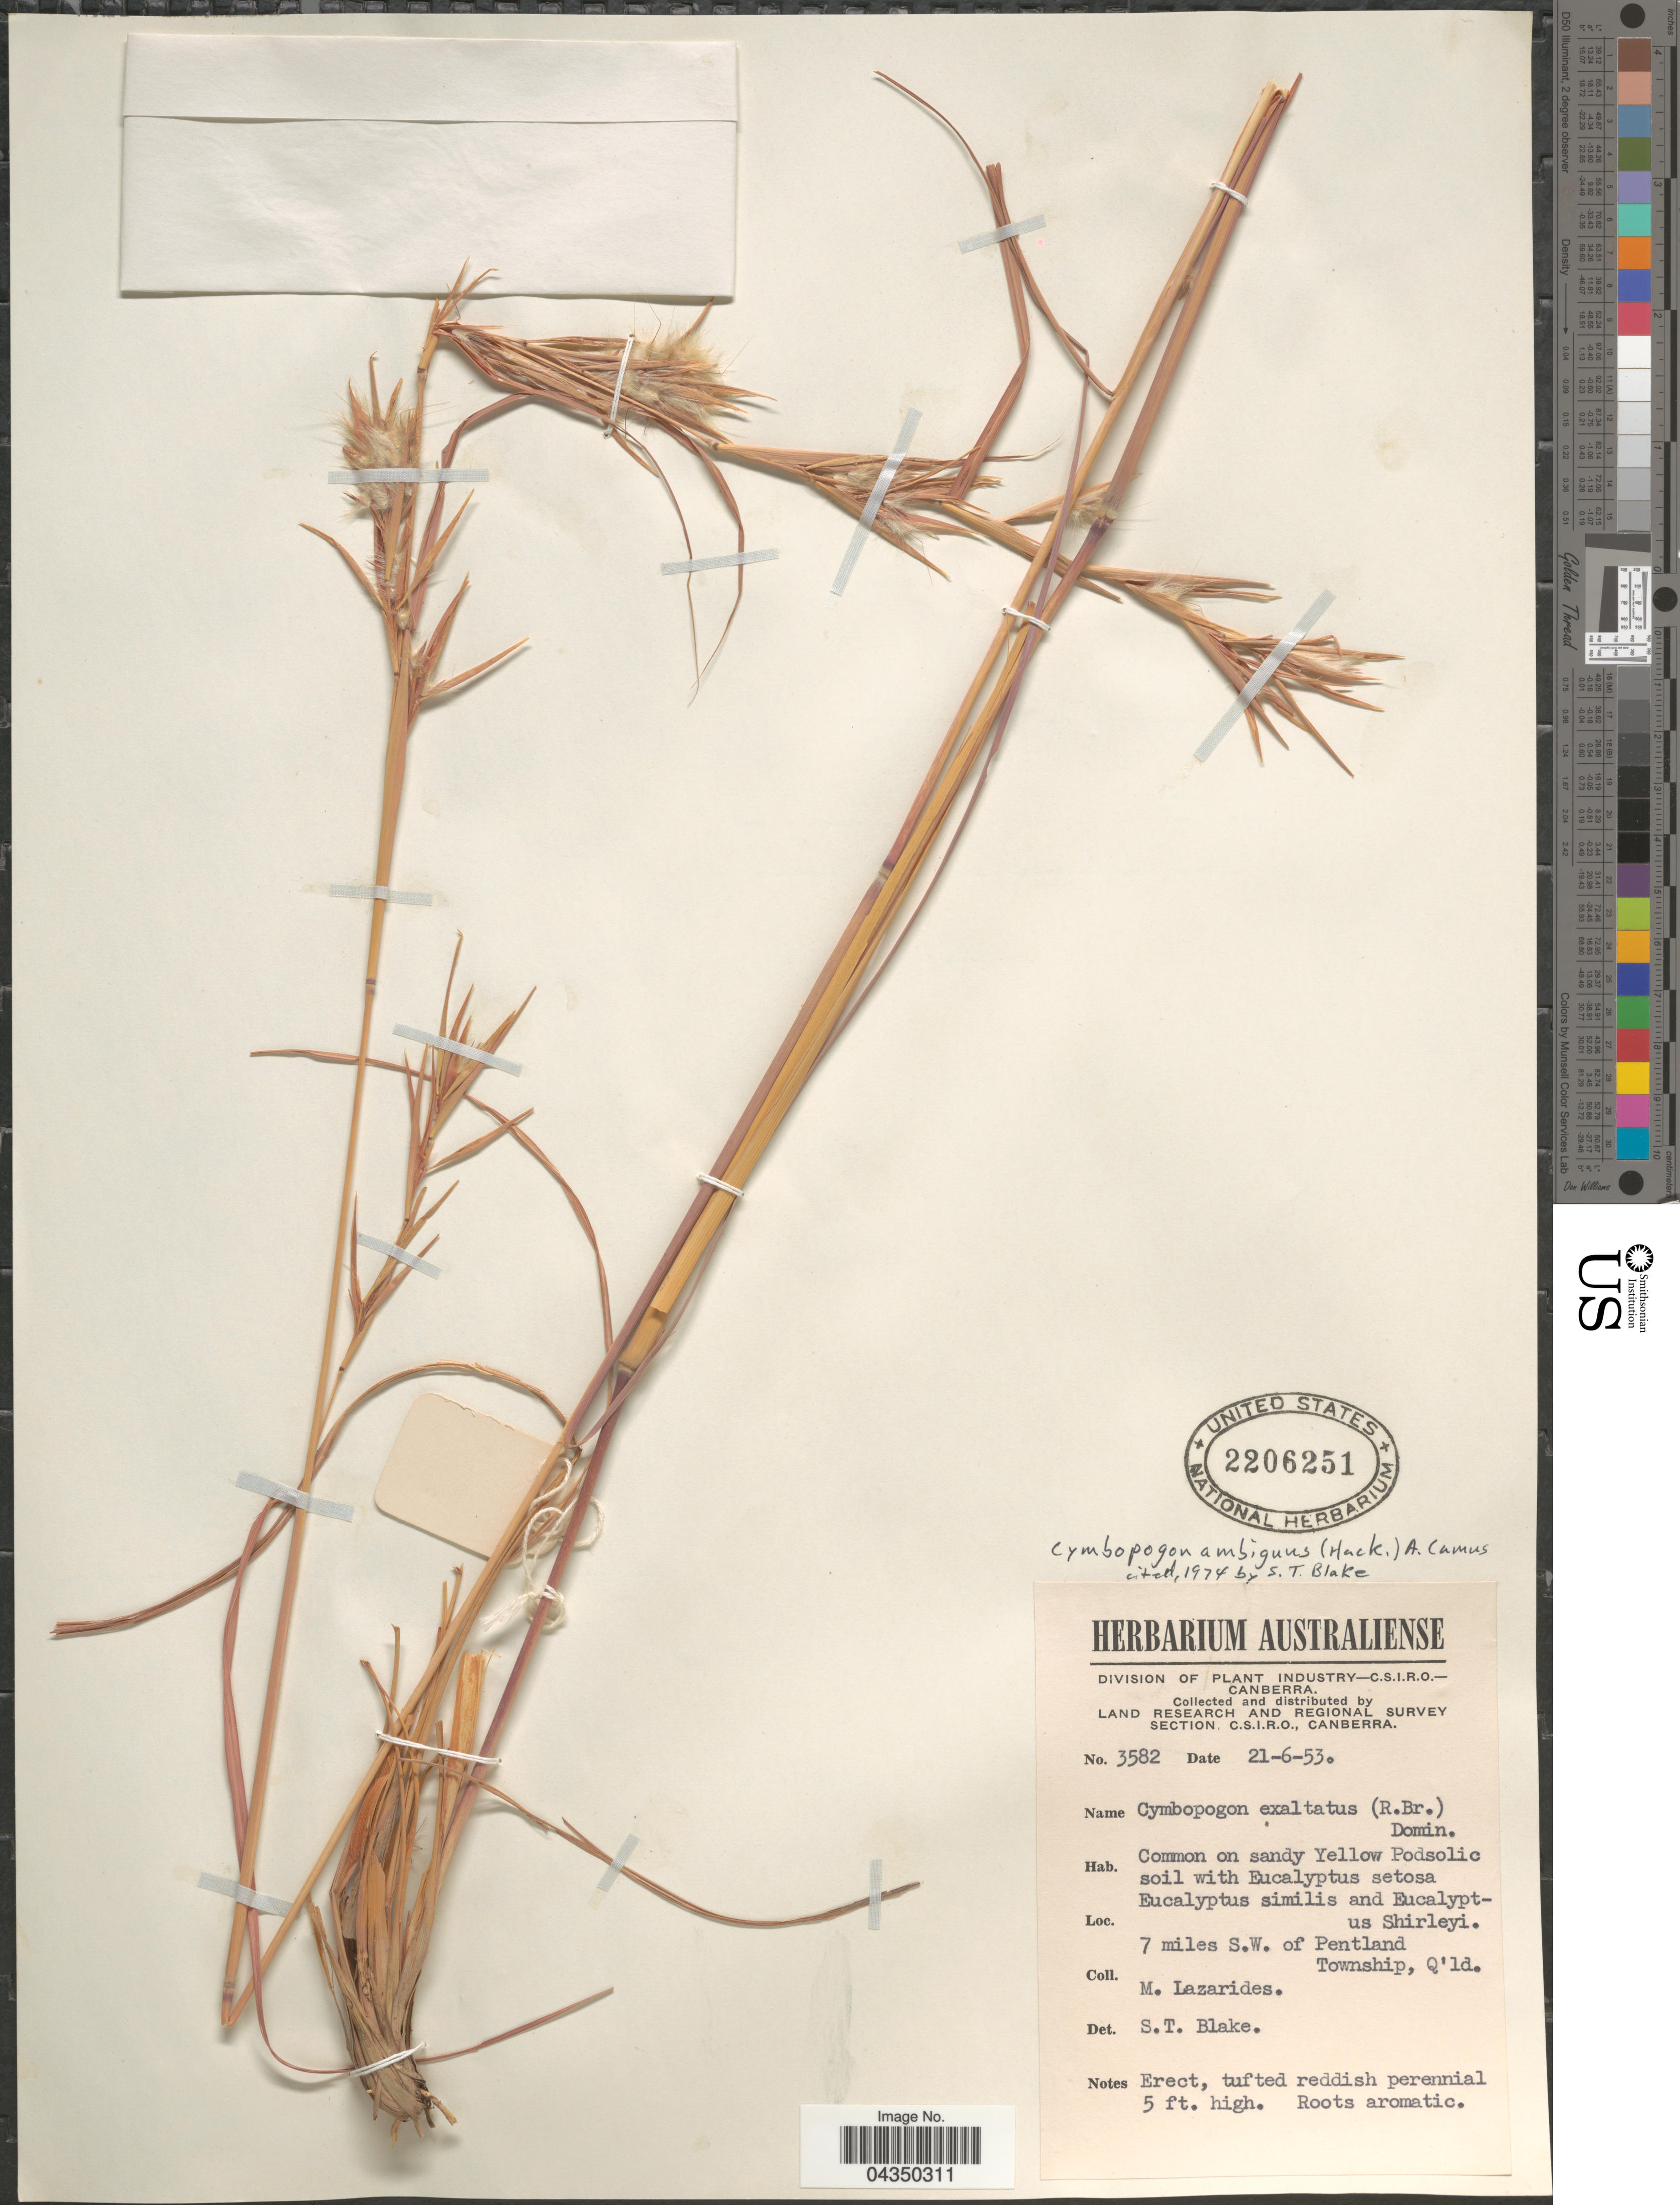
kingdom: Plantae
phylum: Tracheophyta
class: Liliopsida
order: Poales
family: Poaceae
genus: Cymbopogon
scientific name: Cymbopogon ambiguus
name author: A. Camus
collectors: M. Lazarides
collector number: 3582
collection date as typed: Transcribed d/m/y: 21/6/53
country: Australia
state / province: Queensland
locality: Land Research and Regional Survey Section. 7 miles S.W. of Pentland Township.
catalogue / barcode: US 2206251